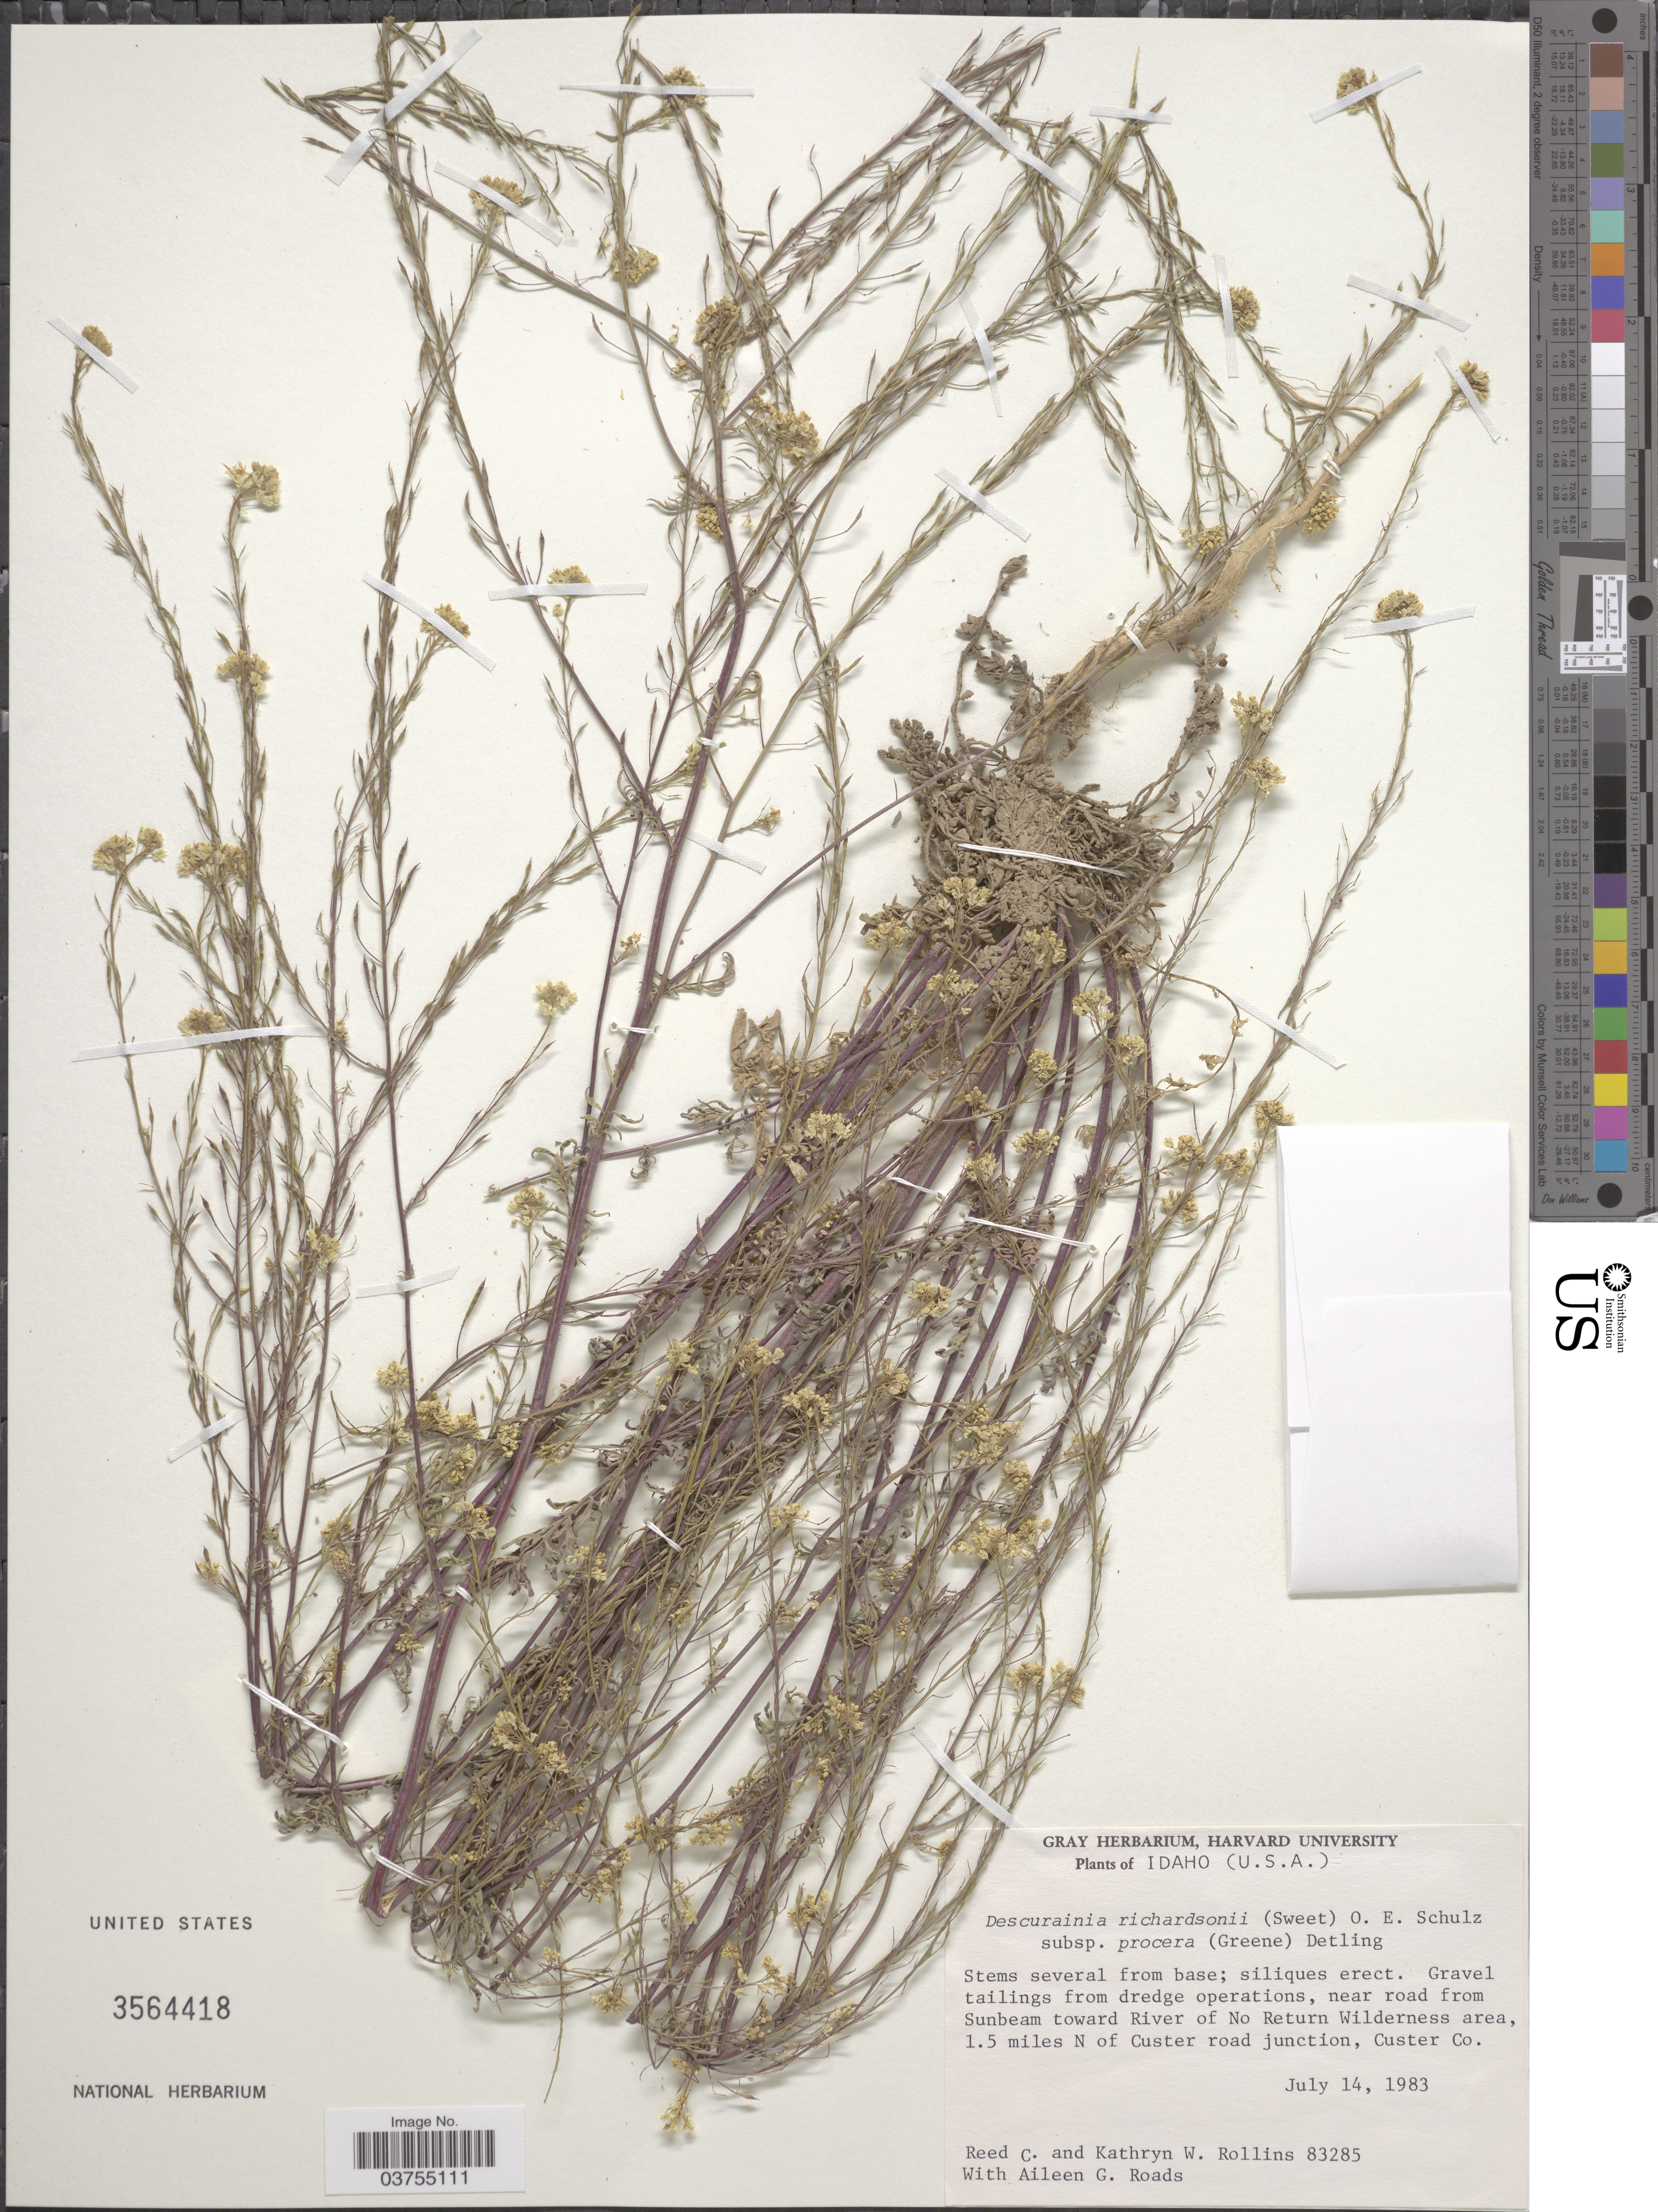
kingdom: Plantae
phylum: Tracheophyta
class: Magnoliopsida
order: Brassicales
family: Brassicaceae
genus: Descurainia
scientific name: Descurainia richardsonii subsp. procera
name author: (Greene) Detling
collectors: R. C. Rollins, K. W. Rollins & A. Roads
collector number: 83285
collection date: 1983-07-14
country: United States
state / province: Idaho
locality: Near road from Sunbeam toward River of No Return Wilderness area, 1.5 miles N of Custer road junction, Custer Co.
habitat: gravel tailings from dredge operations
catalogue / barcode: US 3564418